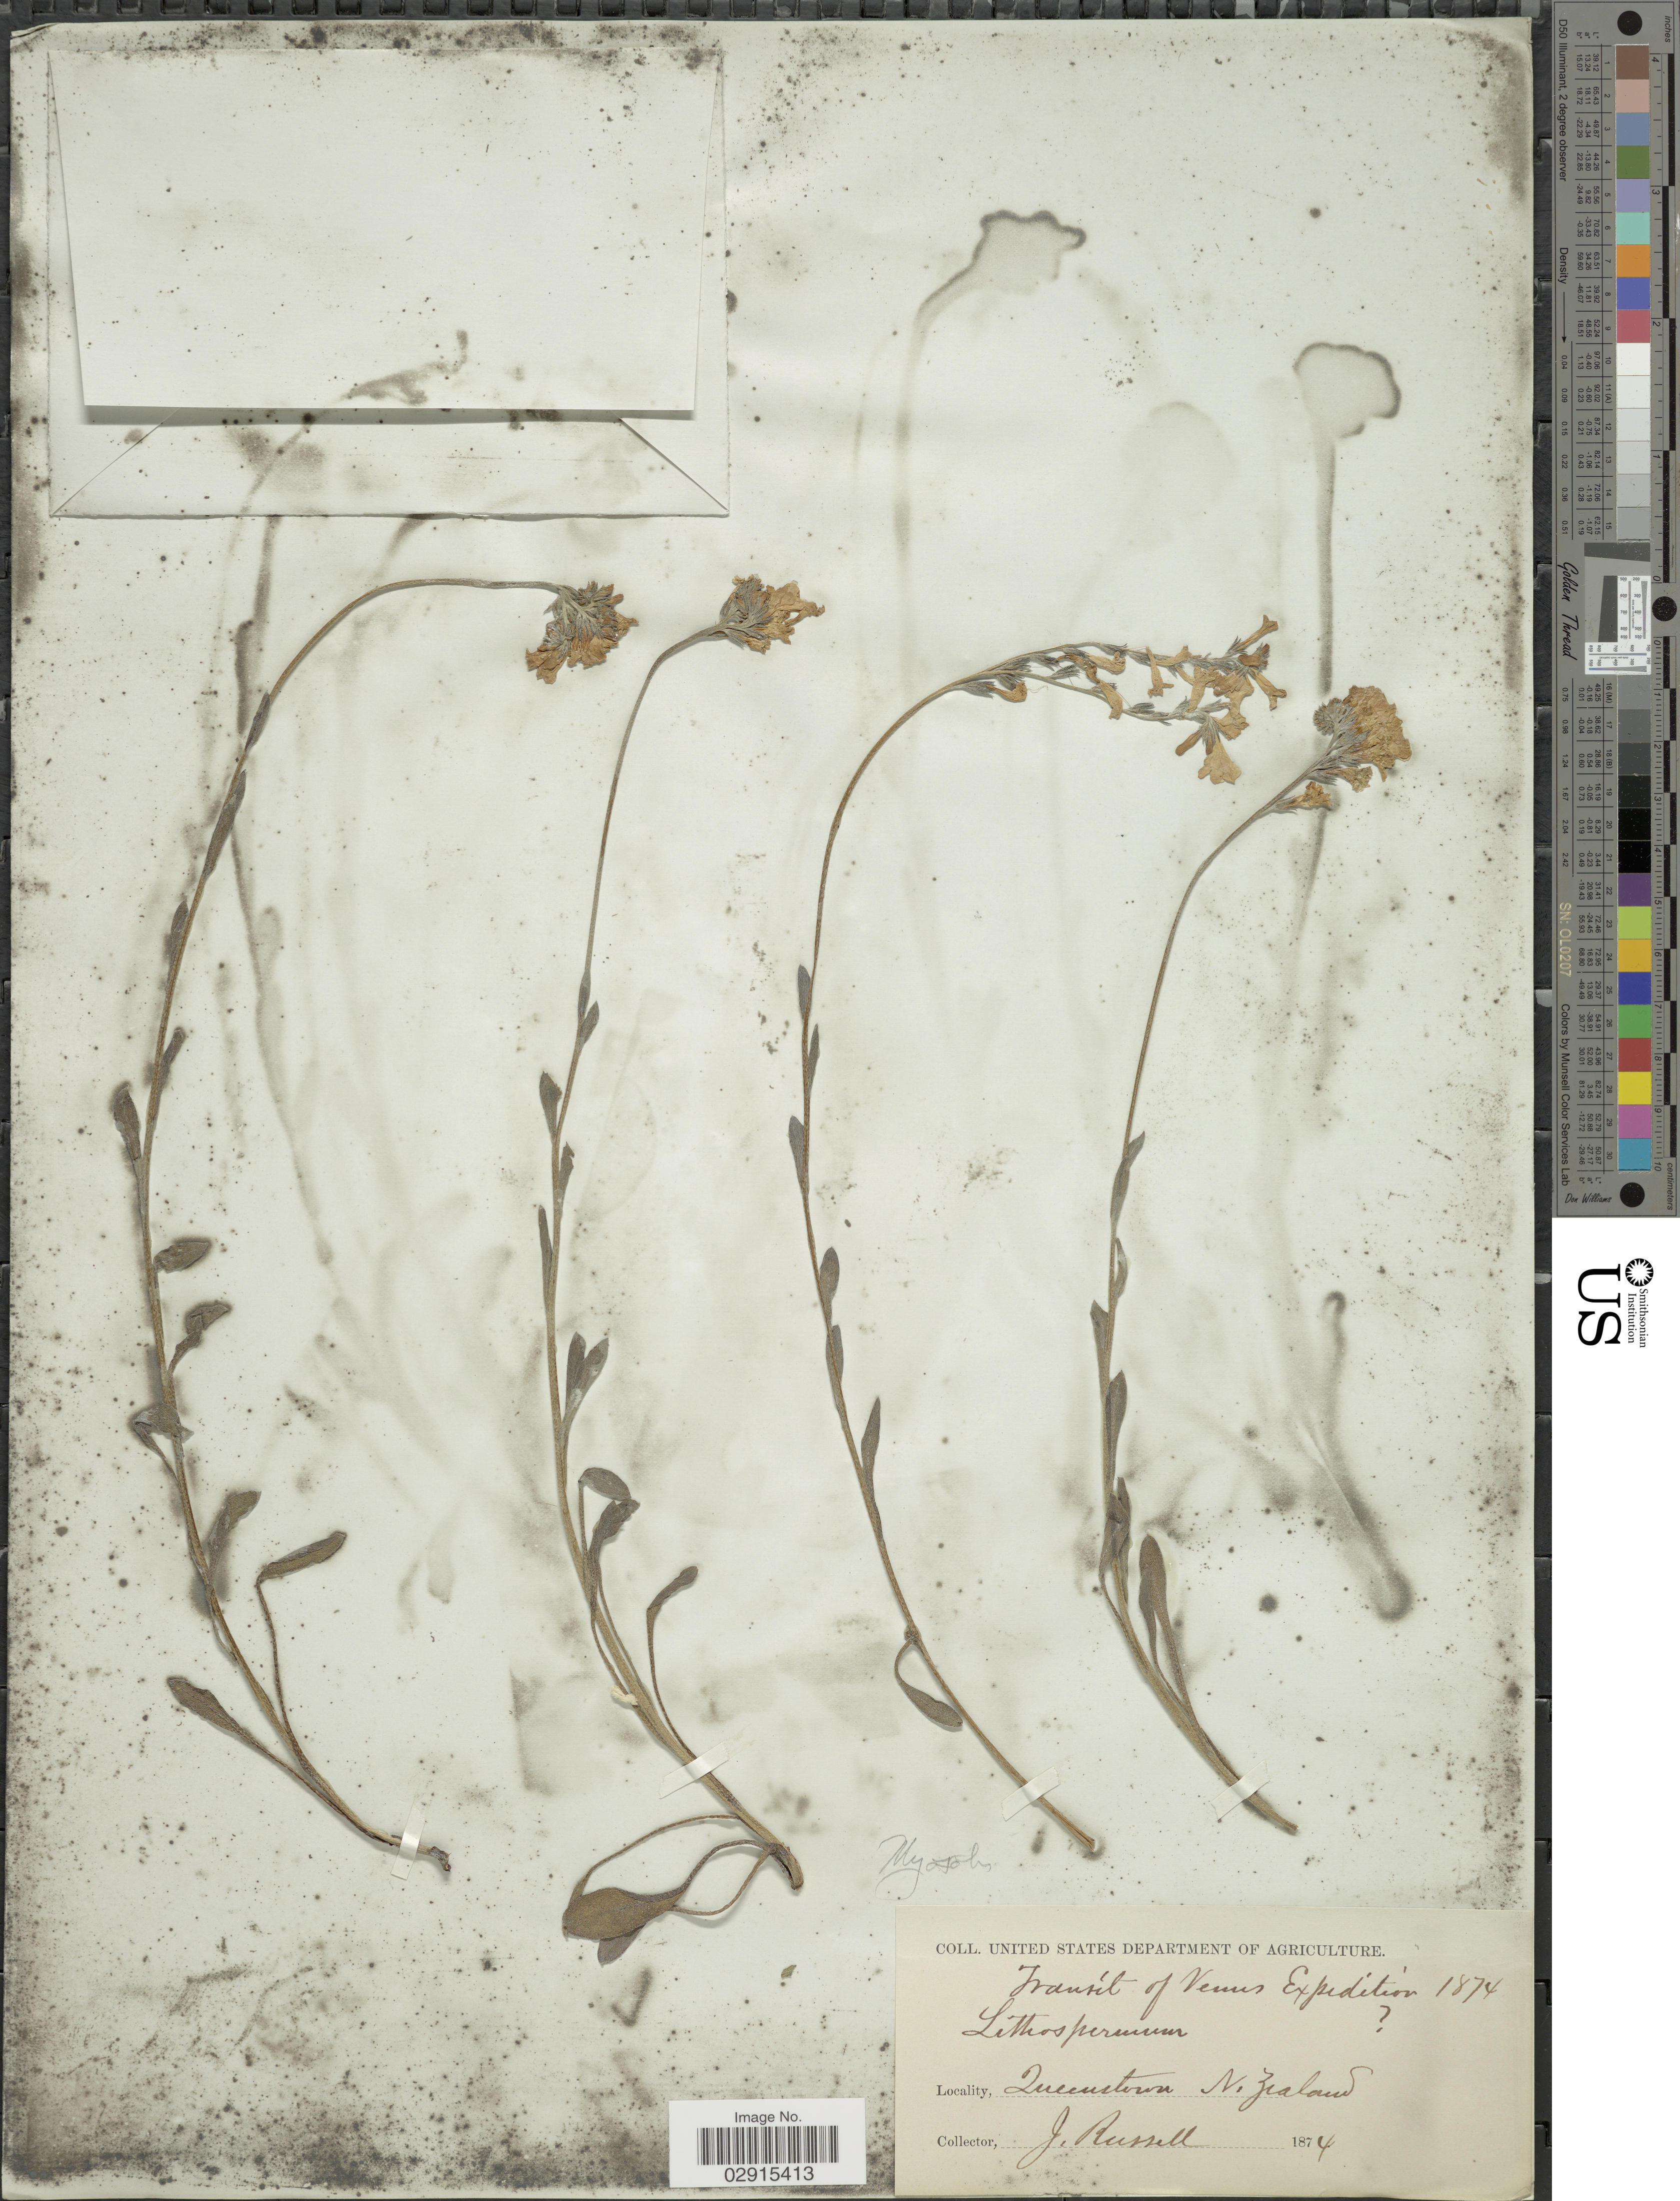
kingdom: Plantae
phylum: Tracheophyta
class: Magnoliopsida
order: Boraginales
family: Boraginaceae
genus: Lithospermum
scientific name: Lithospermum sp.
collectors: J. Russel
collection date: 1874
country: New Zealand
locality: Queenstown.